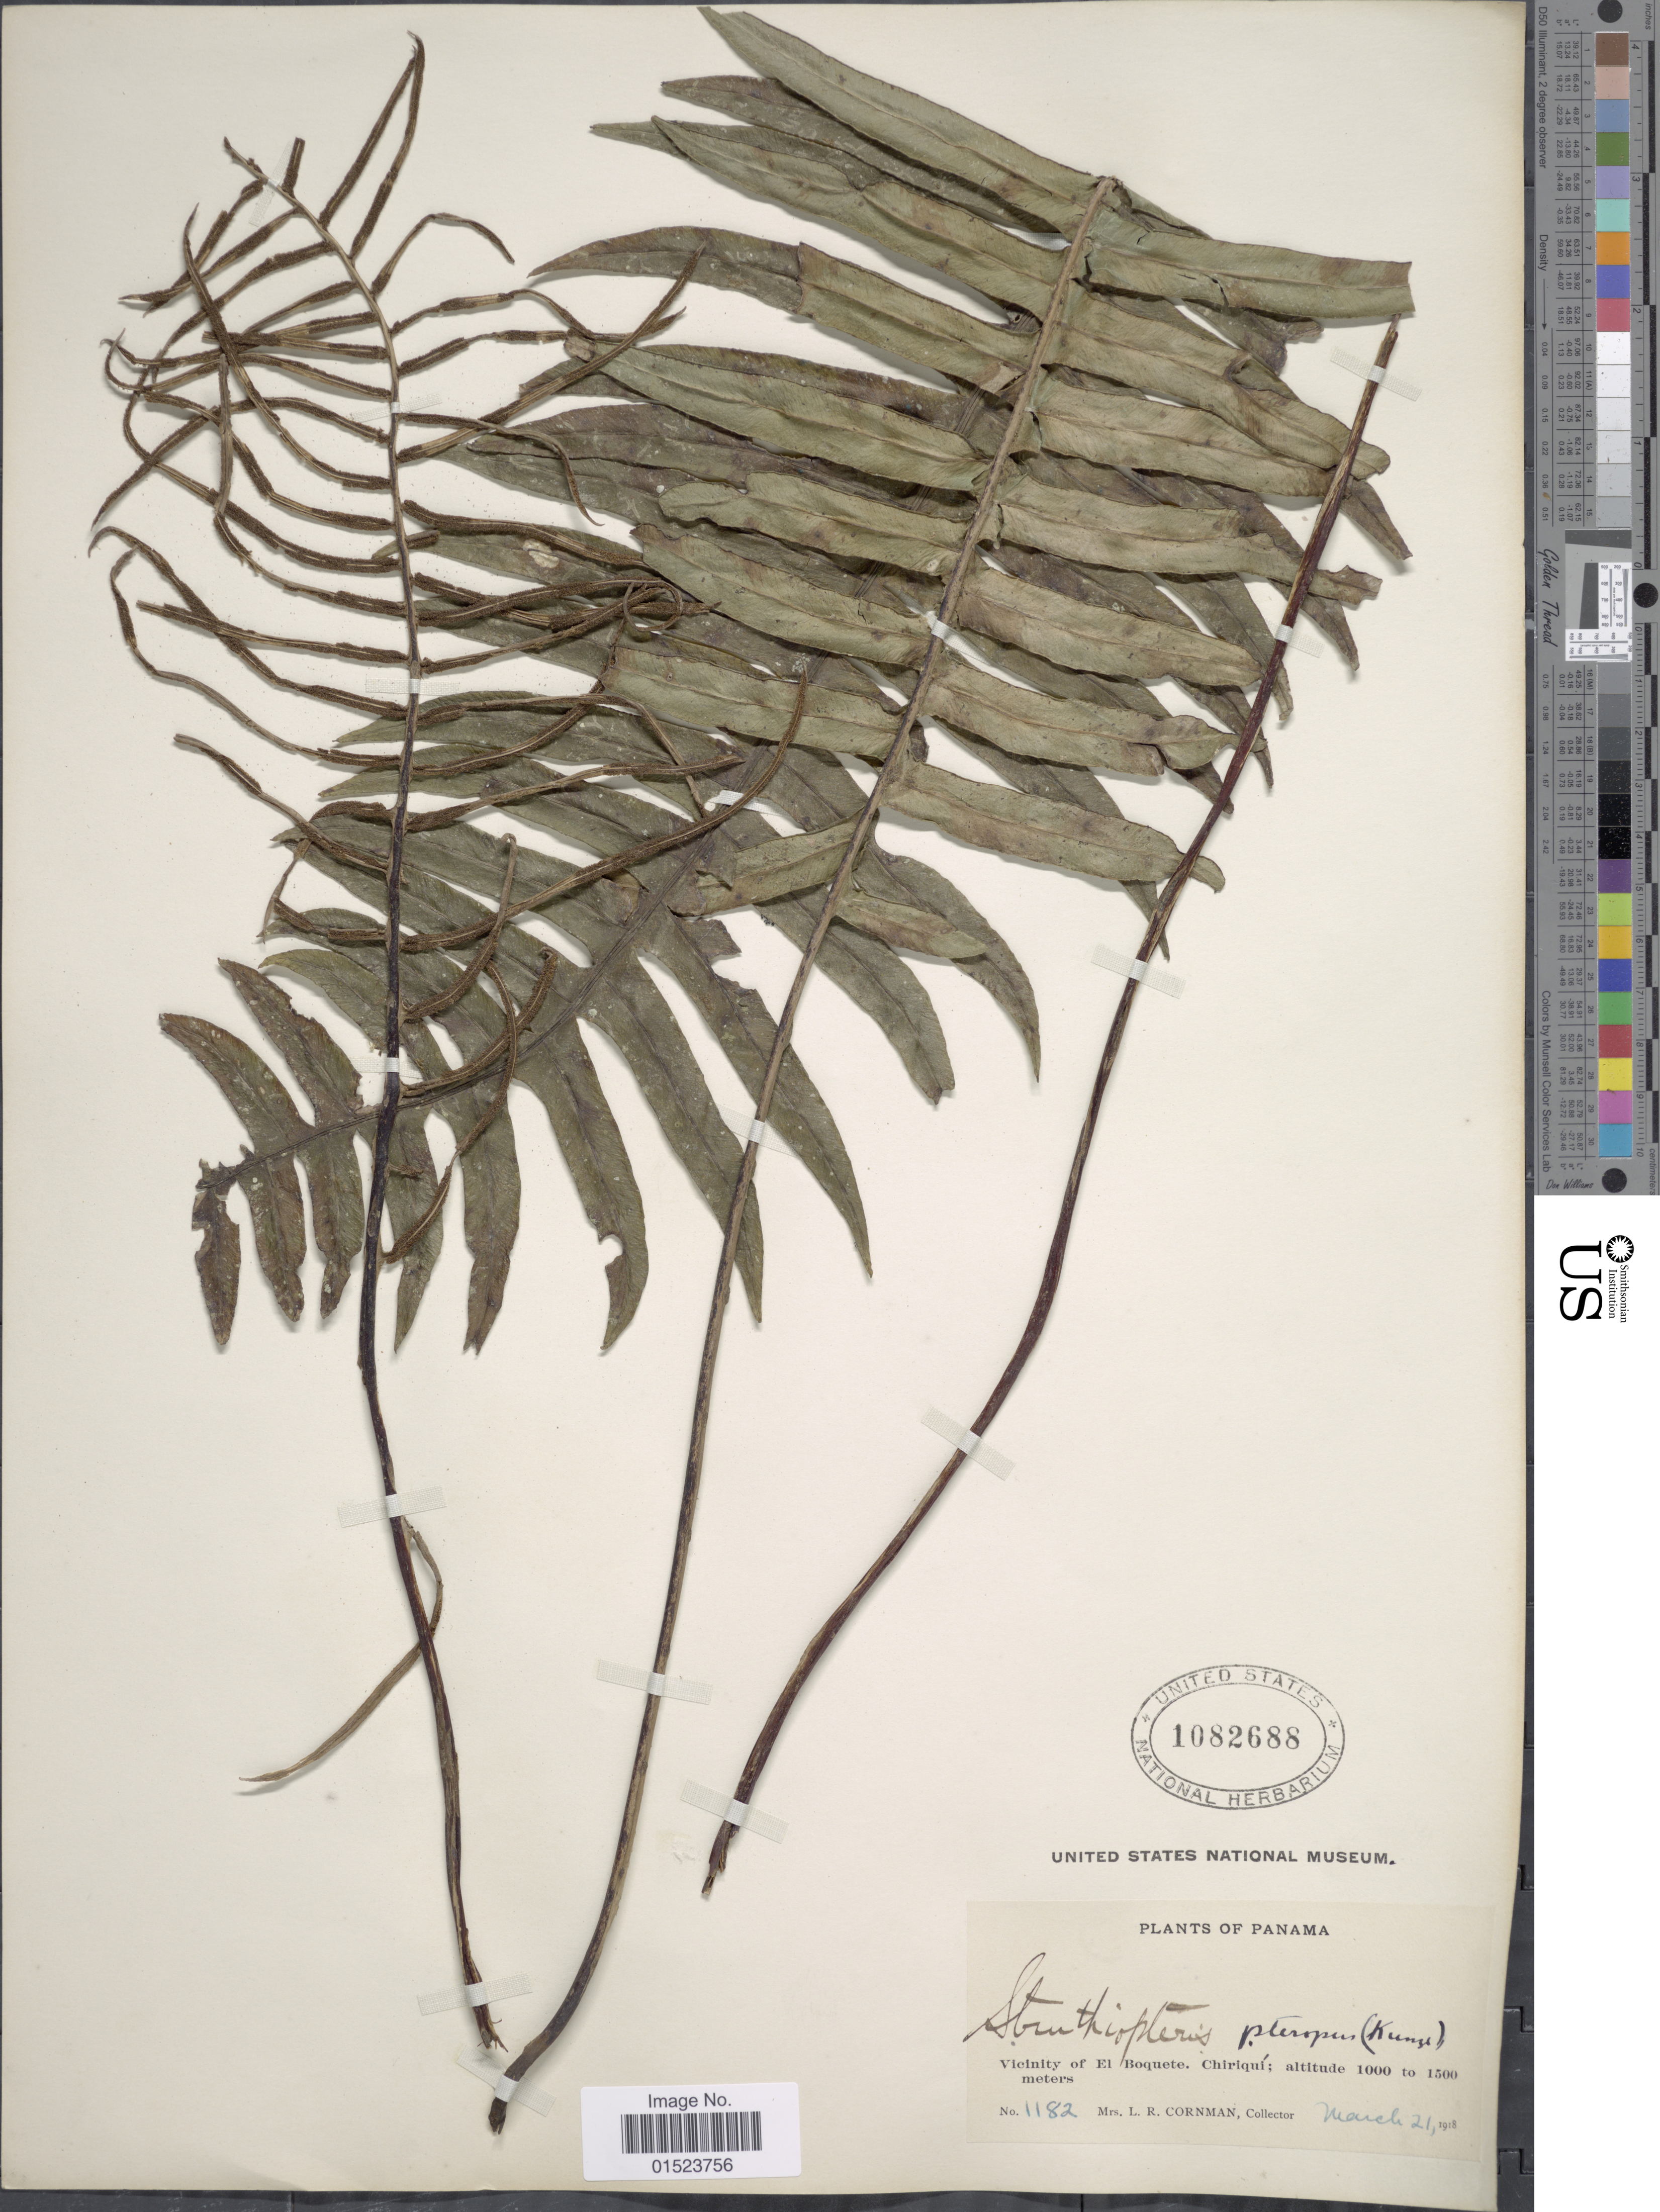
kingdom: Plantae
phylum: Tracheophyta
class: Polypodiopsida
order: Polypodiales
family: Blechnaceae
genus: Blechnum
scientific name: Blechnum divergens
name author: (Kunze) Mett.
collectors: L. Cornman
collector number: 1182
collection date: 1918-03-21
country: Panama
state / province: Chiriqui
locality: Vicinity of Boquete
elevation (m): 1000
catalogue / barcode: US 1082688